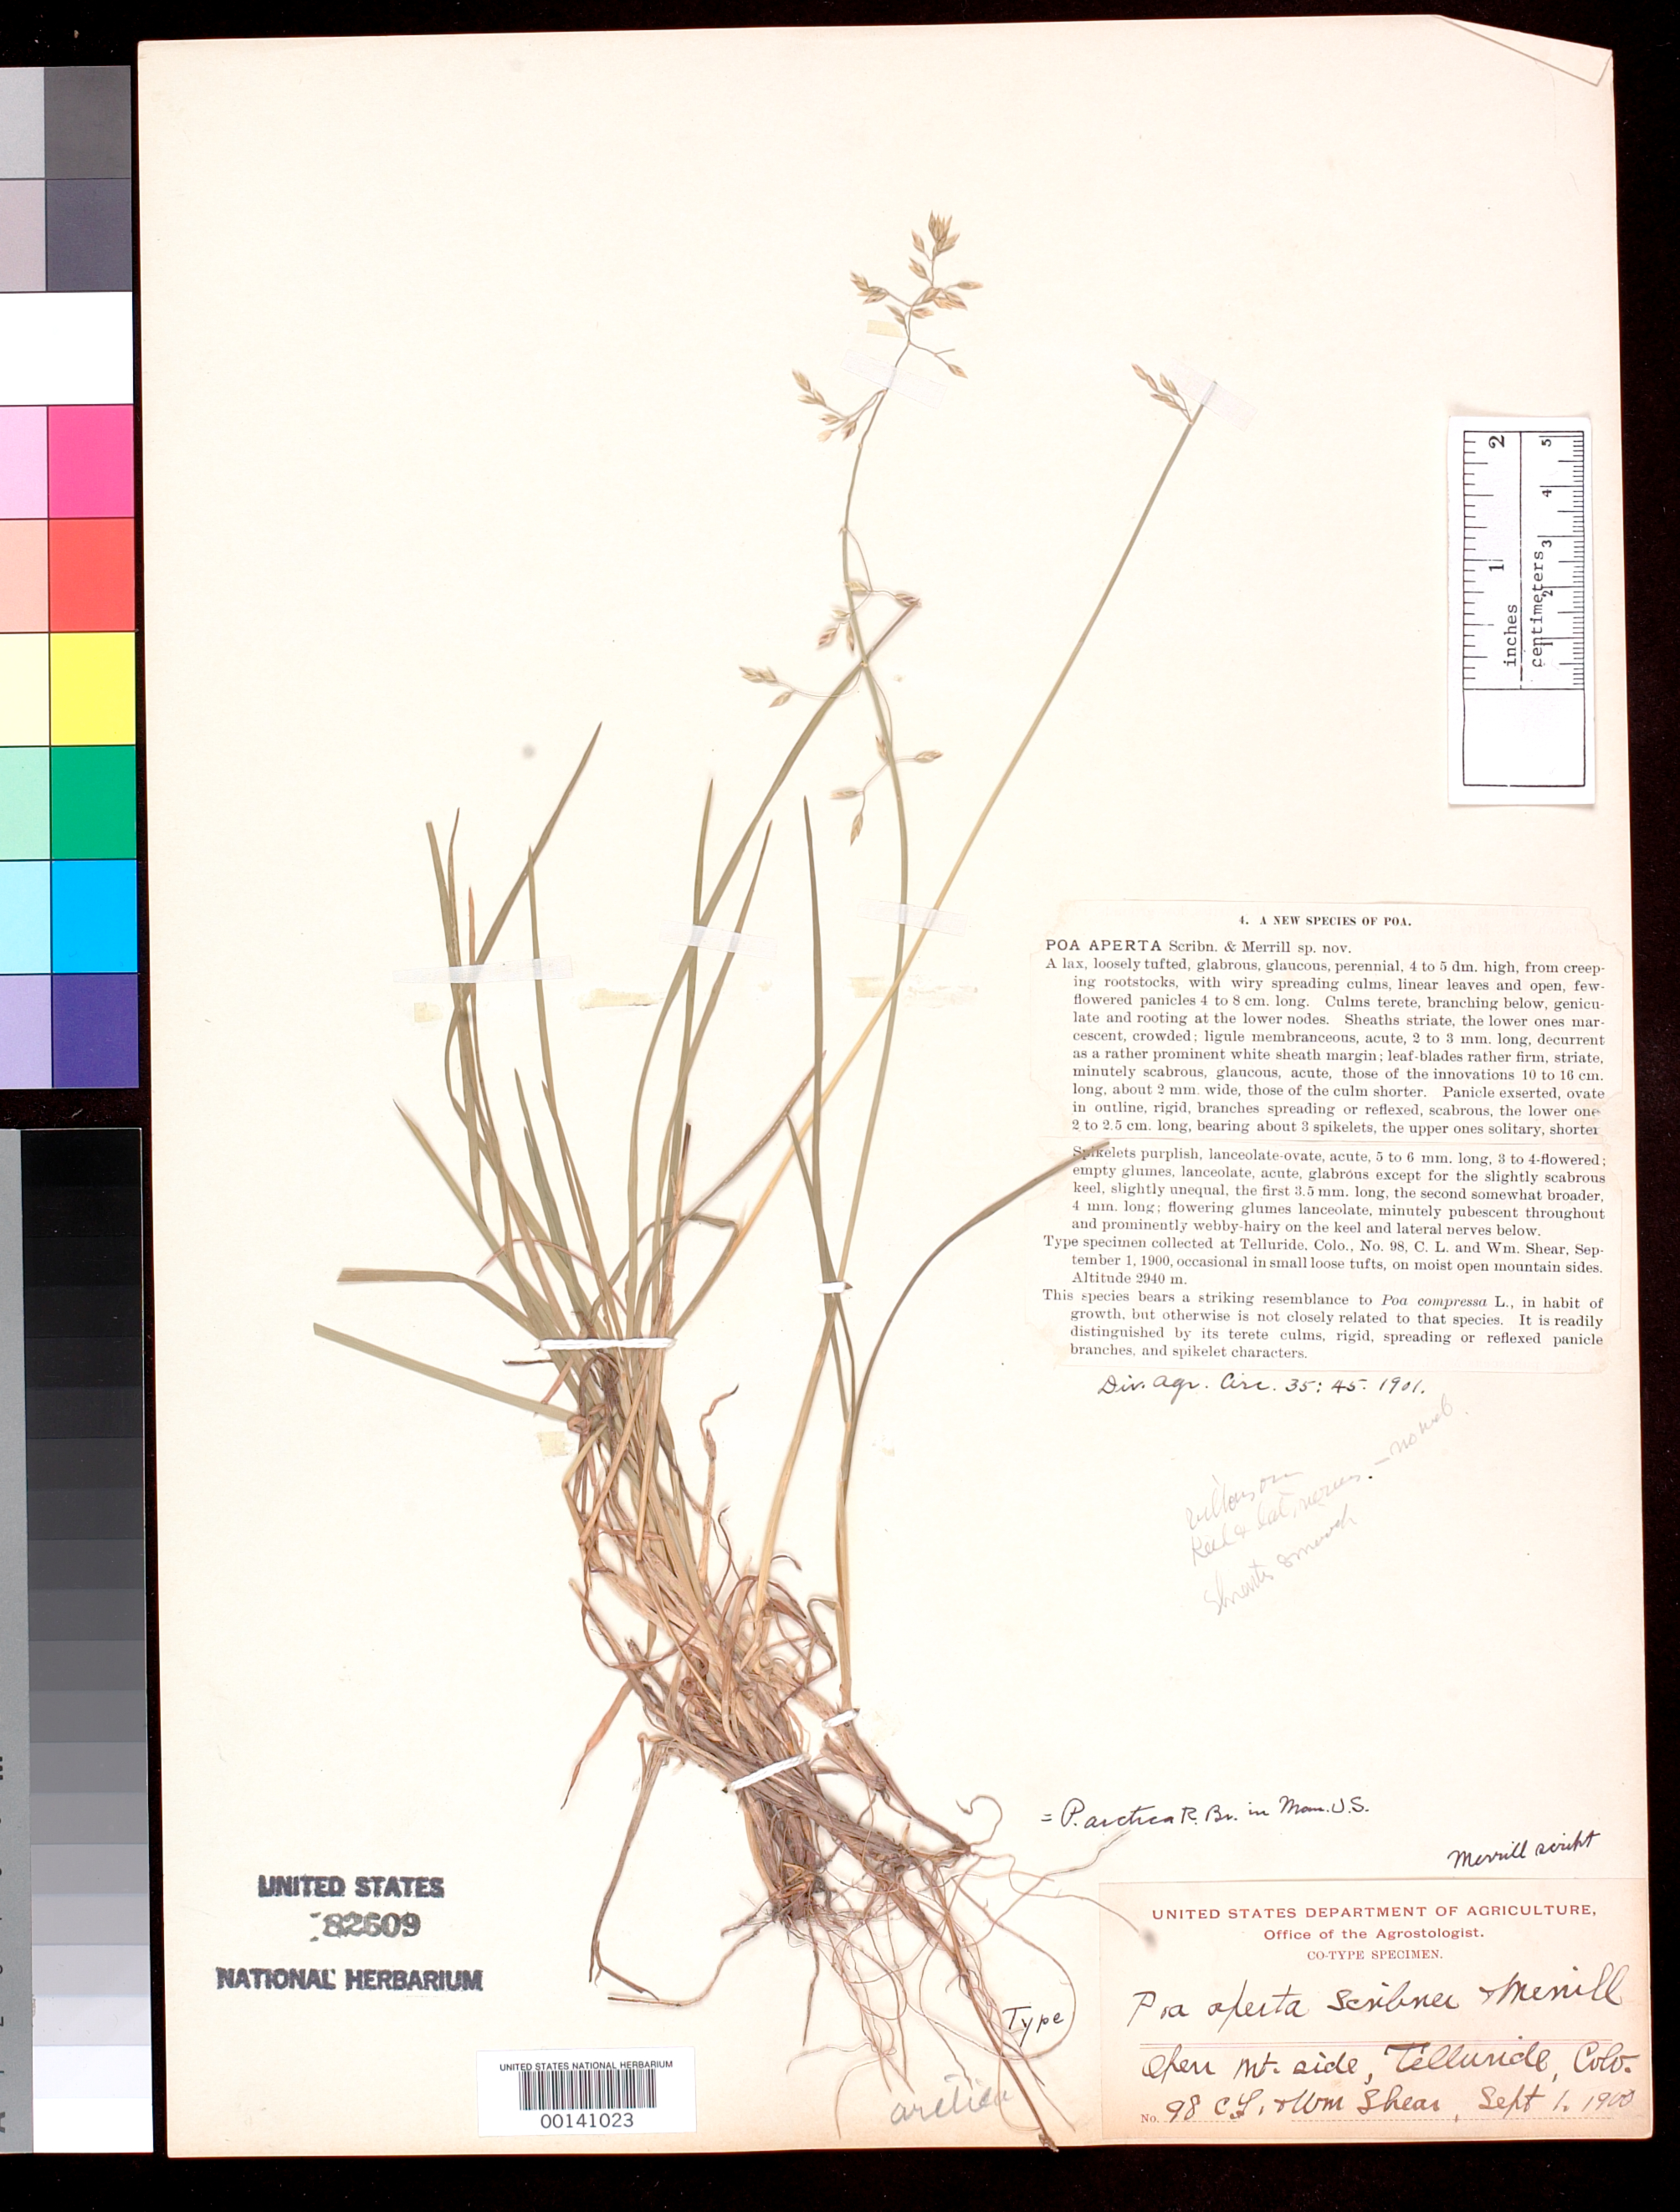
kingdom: Plantae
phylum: Tracheophyta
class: Liliopsida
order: Poales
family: Poaceae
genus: Poa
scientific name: Poa aperta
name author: Scribn. & Merr.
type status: Isotype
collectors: W. Shear & C. L. Shear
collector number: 98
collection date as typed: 01 Sep 1900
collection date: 1900-09-01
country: United States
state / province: Colorado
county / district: San Miguel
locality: Telluride.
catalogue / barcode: US 82609